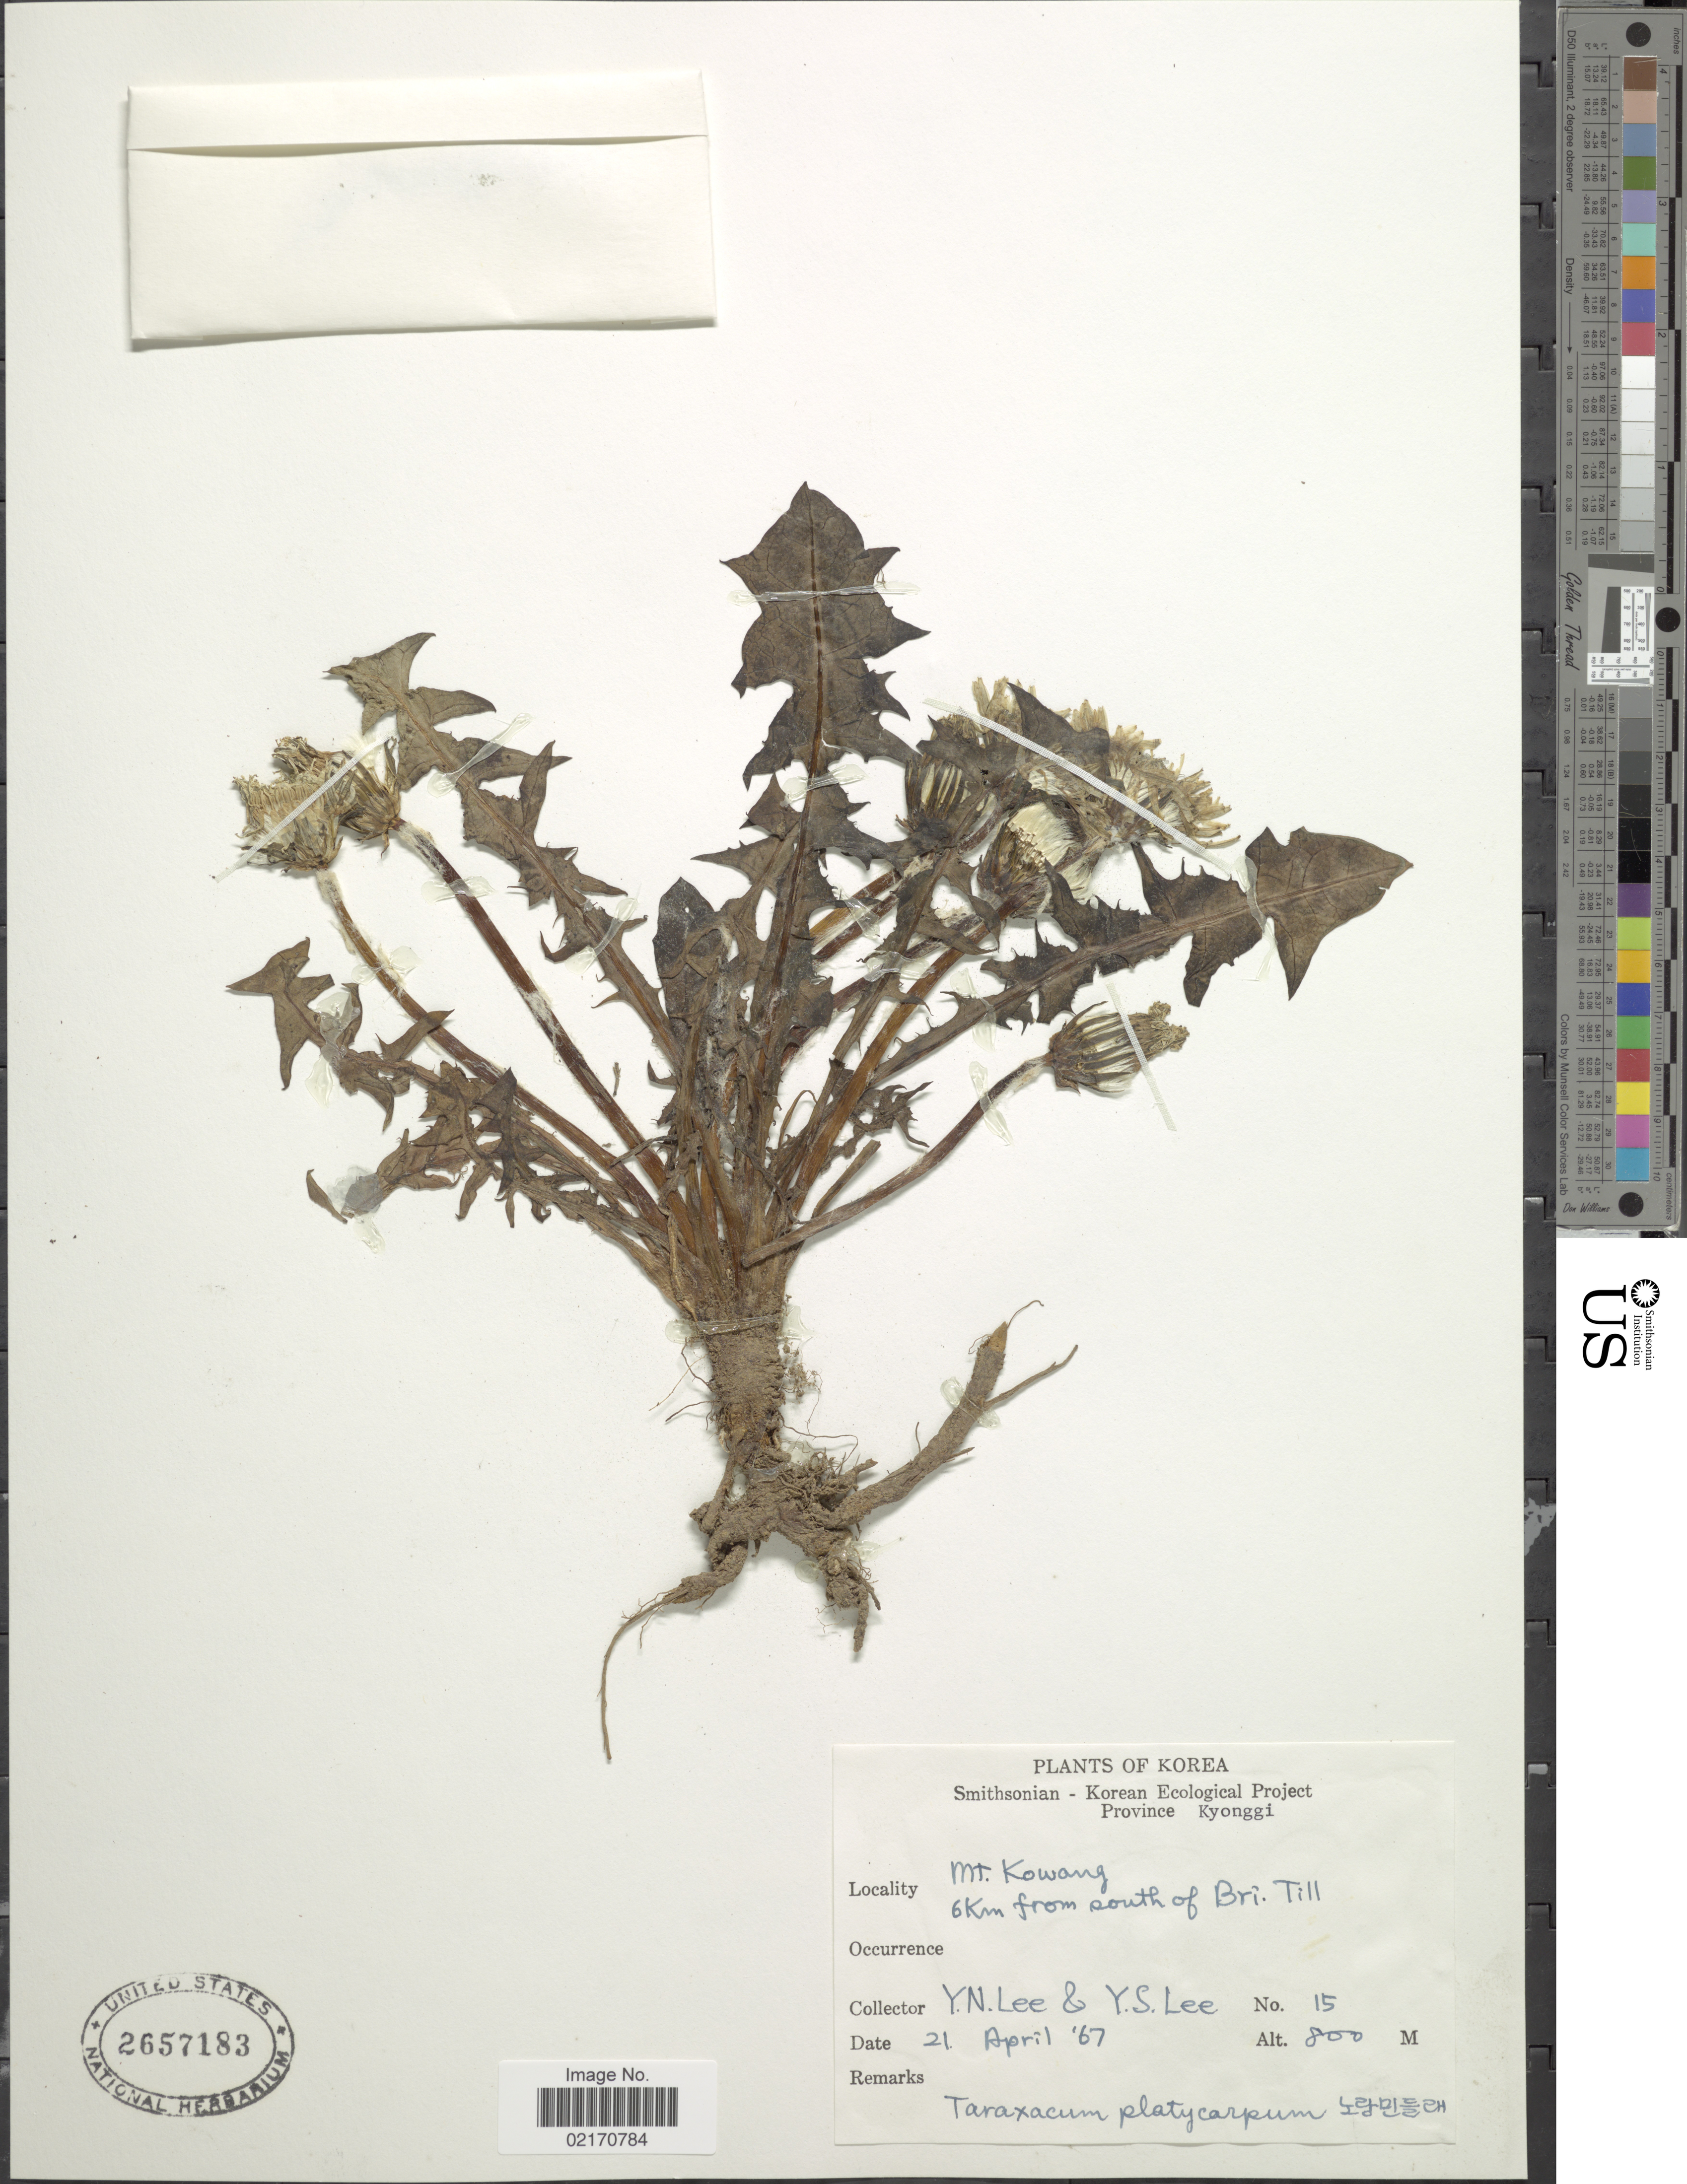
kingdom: Plantae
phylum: Tracheophyta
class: Magnoliopsida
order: Asterales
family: Asteraceae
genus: Taraxacum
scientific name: Taraxacum platycarpum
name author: Dahlst.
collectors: Y. N. Lee & Y. S. Lee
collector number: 15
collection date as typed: Transcribed d/m/y: 21/4/67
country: South Korea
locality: Mt. Kowang, 6 km from south of Bri. Till, Province Kyonggi.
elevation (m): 800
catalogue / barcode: US 2657183